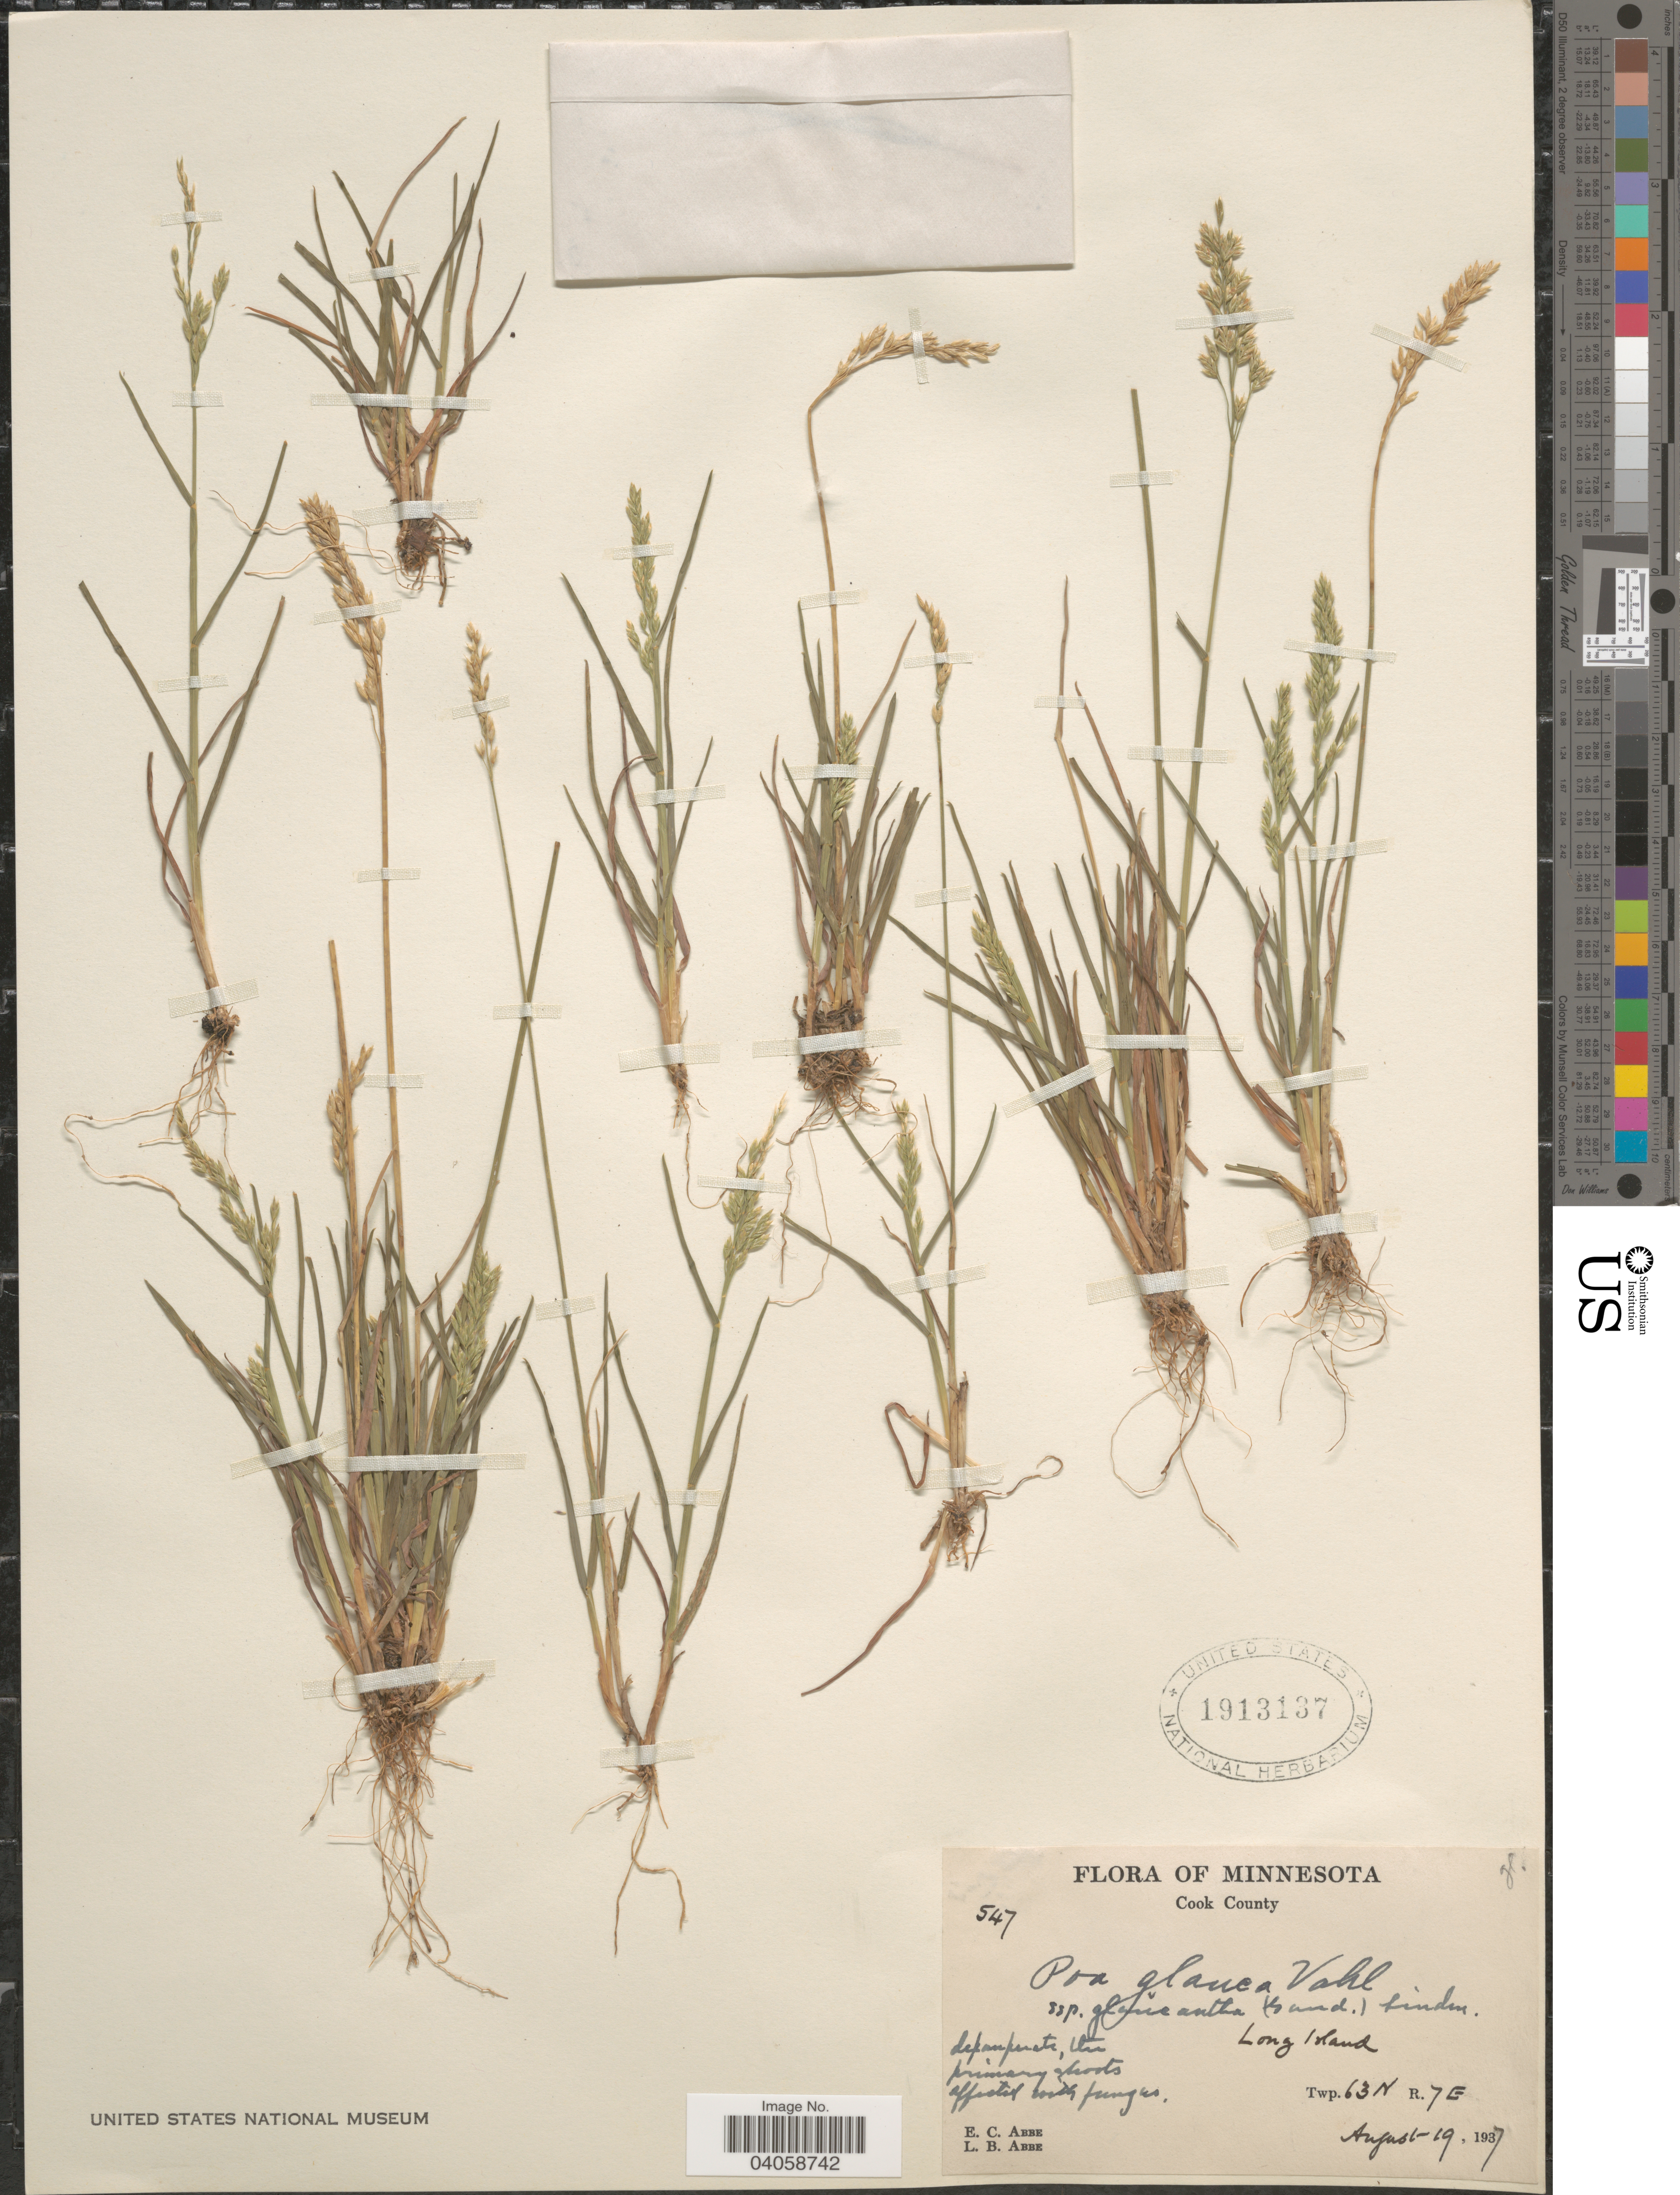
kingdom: Plantae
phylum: Tracheophyta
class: Liliopsida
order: Poales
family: Poaceae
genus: Poa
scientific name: Poa glauca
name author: Vahl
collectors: E. C. Abbe & L. B. Abbe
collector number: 547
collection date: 1937-08-19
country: United States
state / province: Minnesota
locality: Cook County. Long Island. Twp. 63 N R. 7E.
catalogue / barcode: US 1913137